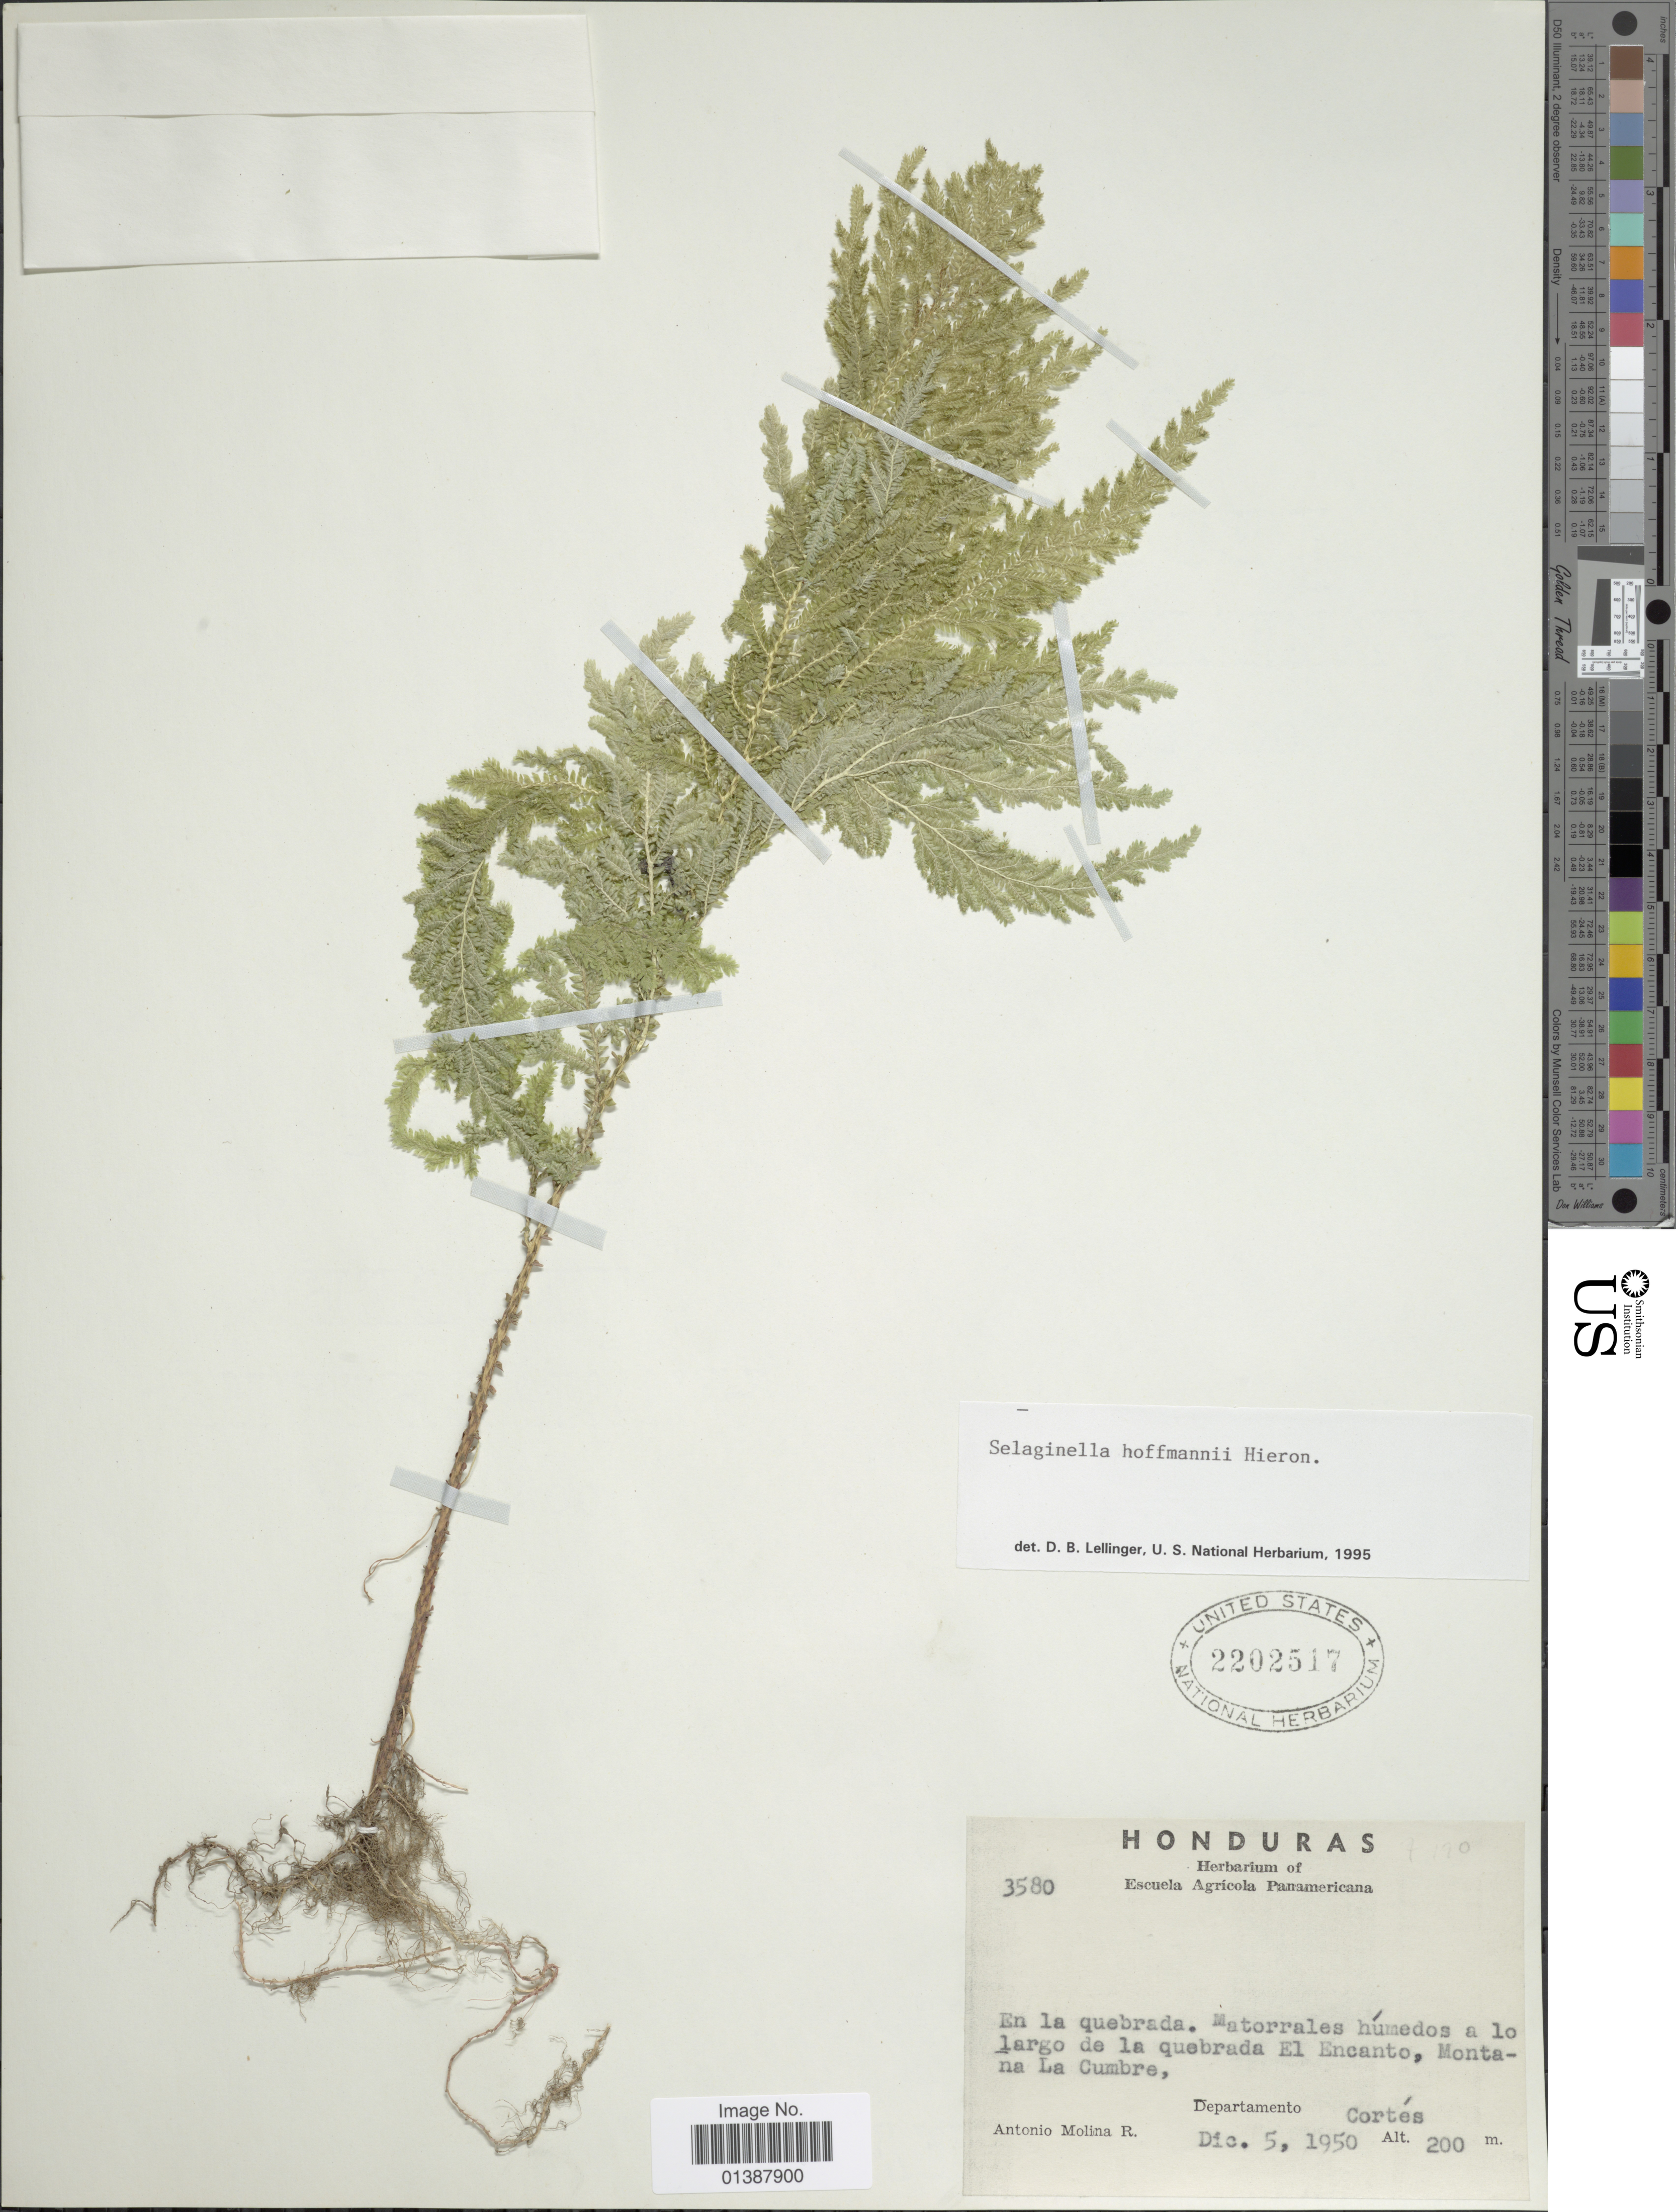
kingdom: Plantae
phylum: Tracheophyta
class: Lycopodiopsida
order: Selaginellales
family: Selaginellaceae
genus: Selaginella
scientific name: Selaginella hoffmannii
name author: Hieron.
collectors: A. Molina R.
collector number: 3580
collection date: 1950-12-05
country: Honduras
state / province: Cortés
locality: Matorrales húmedos a lo largo de la quebrada El Encanto, Montana La Cumbre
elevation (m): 200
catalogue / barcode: US 2202517